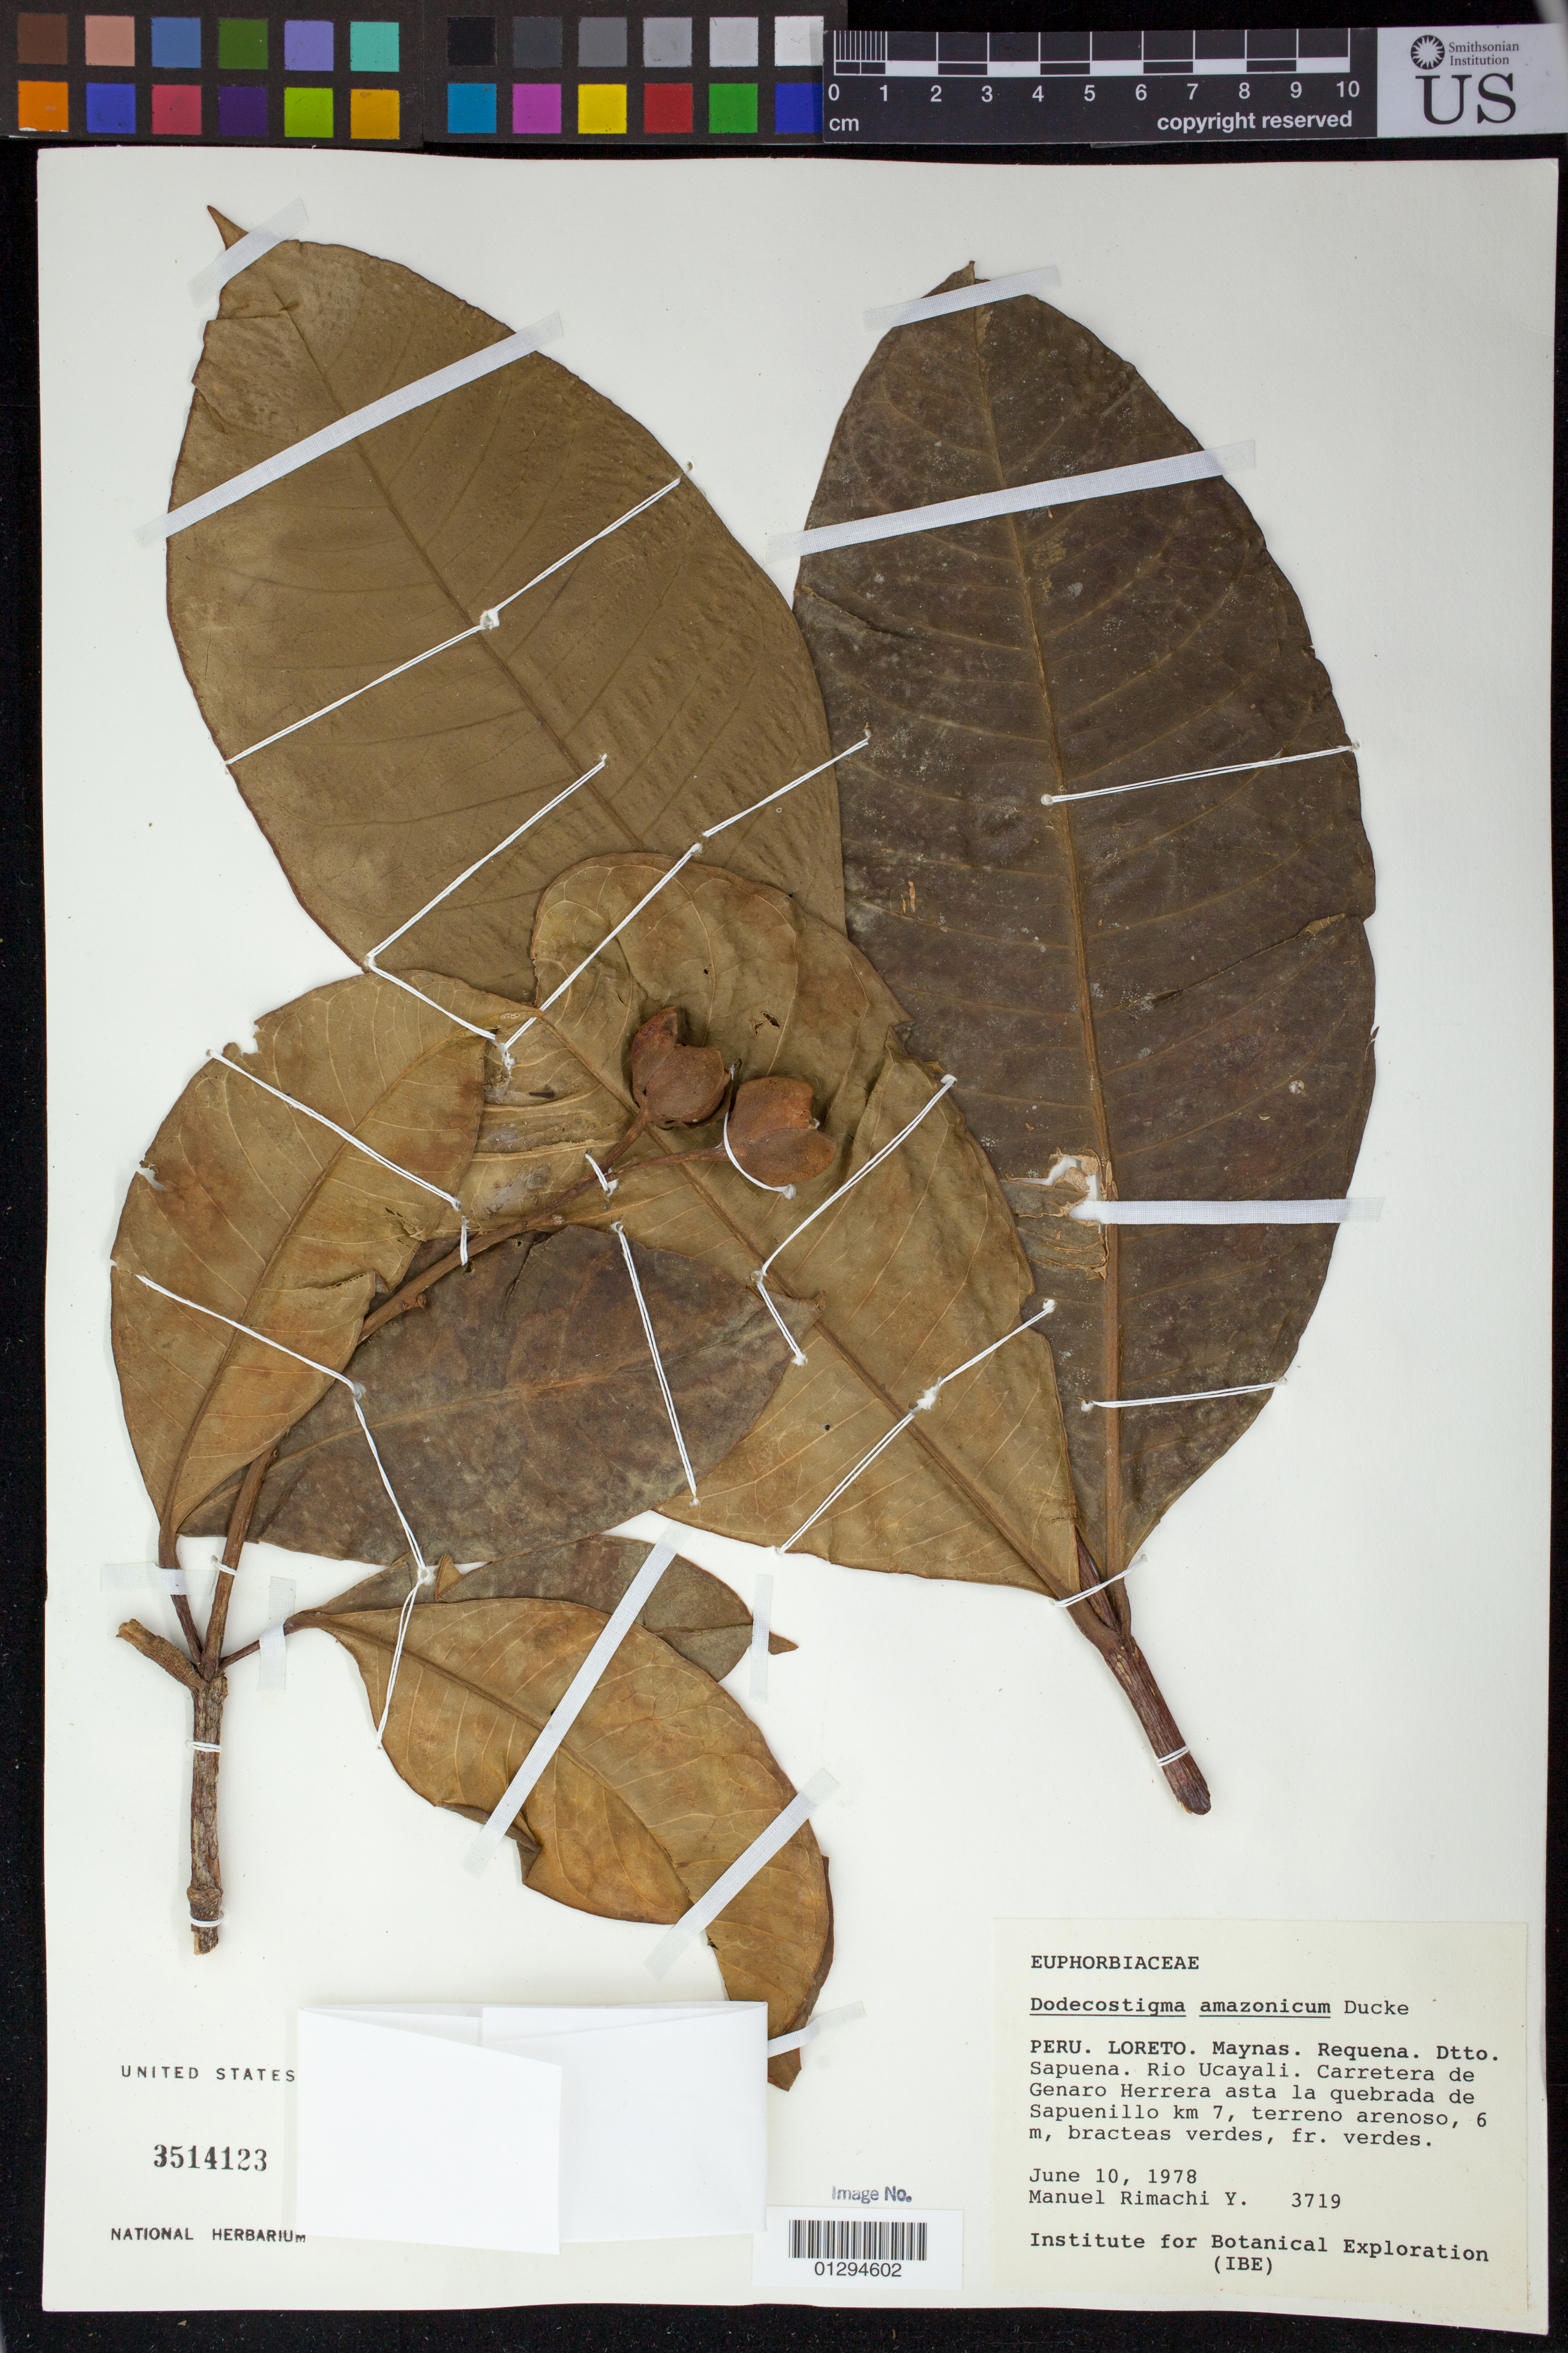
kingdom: Plantae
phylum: Tracheophyta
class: Magnoliopsida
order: Sapindales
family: Rutaceae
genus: Ravenia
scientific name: Ravenia biramosa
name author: Ducke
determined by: Londoño-Echeverri, Y.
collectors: M. Rimachi Y.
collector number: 3719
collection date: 1978-06-10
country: Peru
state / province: Loreto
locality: Maynas. Requena. Dtto. Sapuena. Rio Ucayali. Carretera de Genaro Herrera asta la quebrada de Sapuenillo km 7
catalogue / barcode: US 3514123